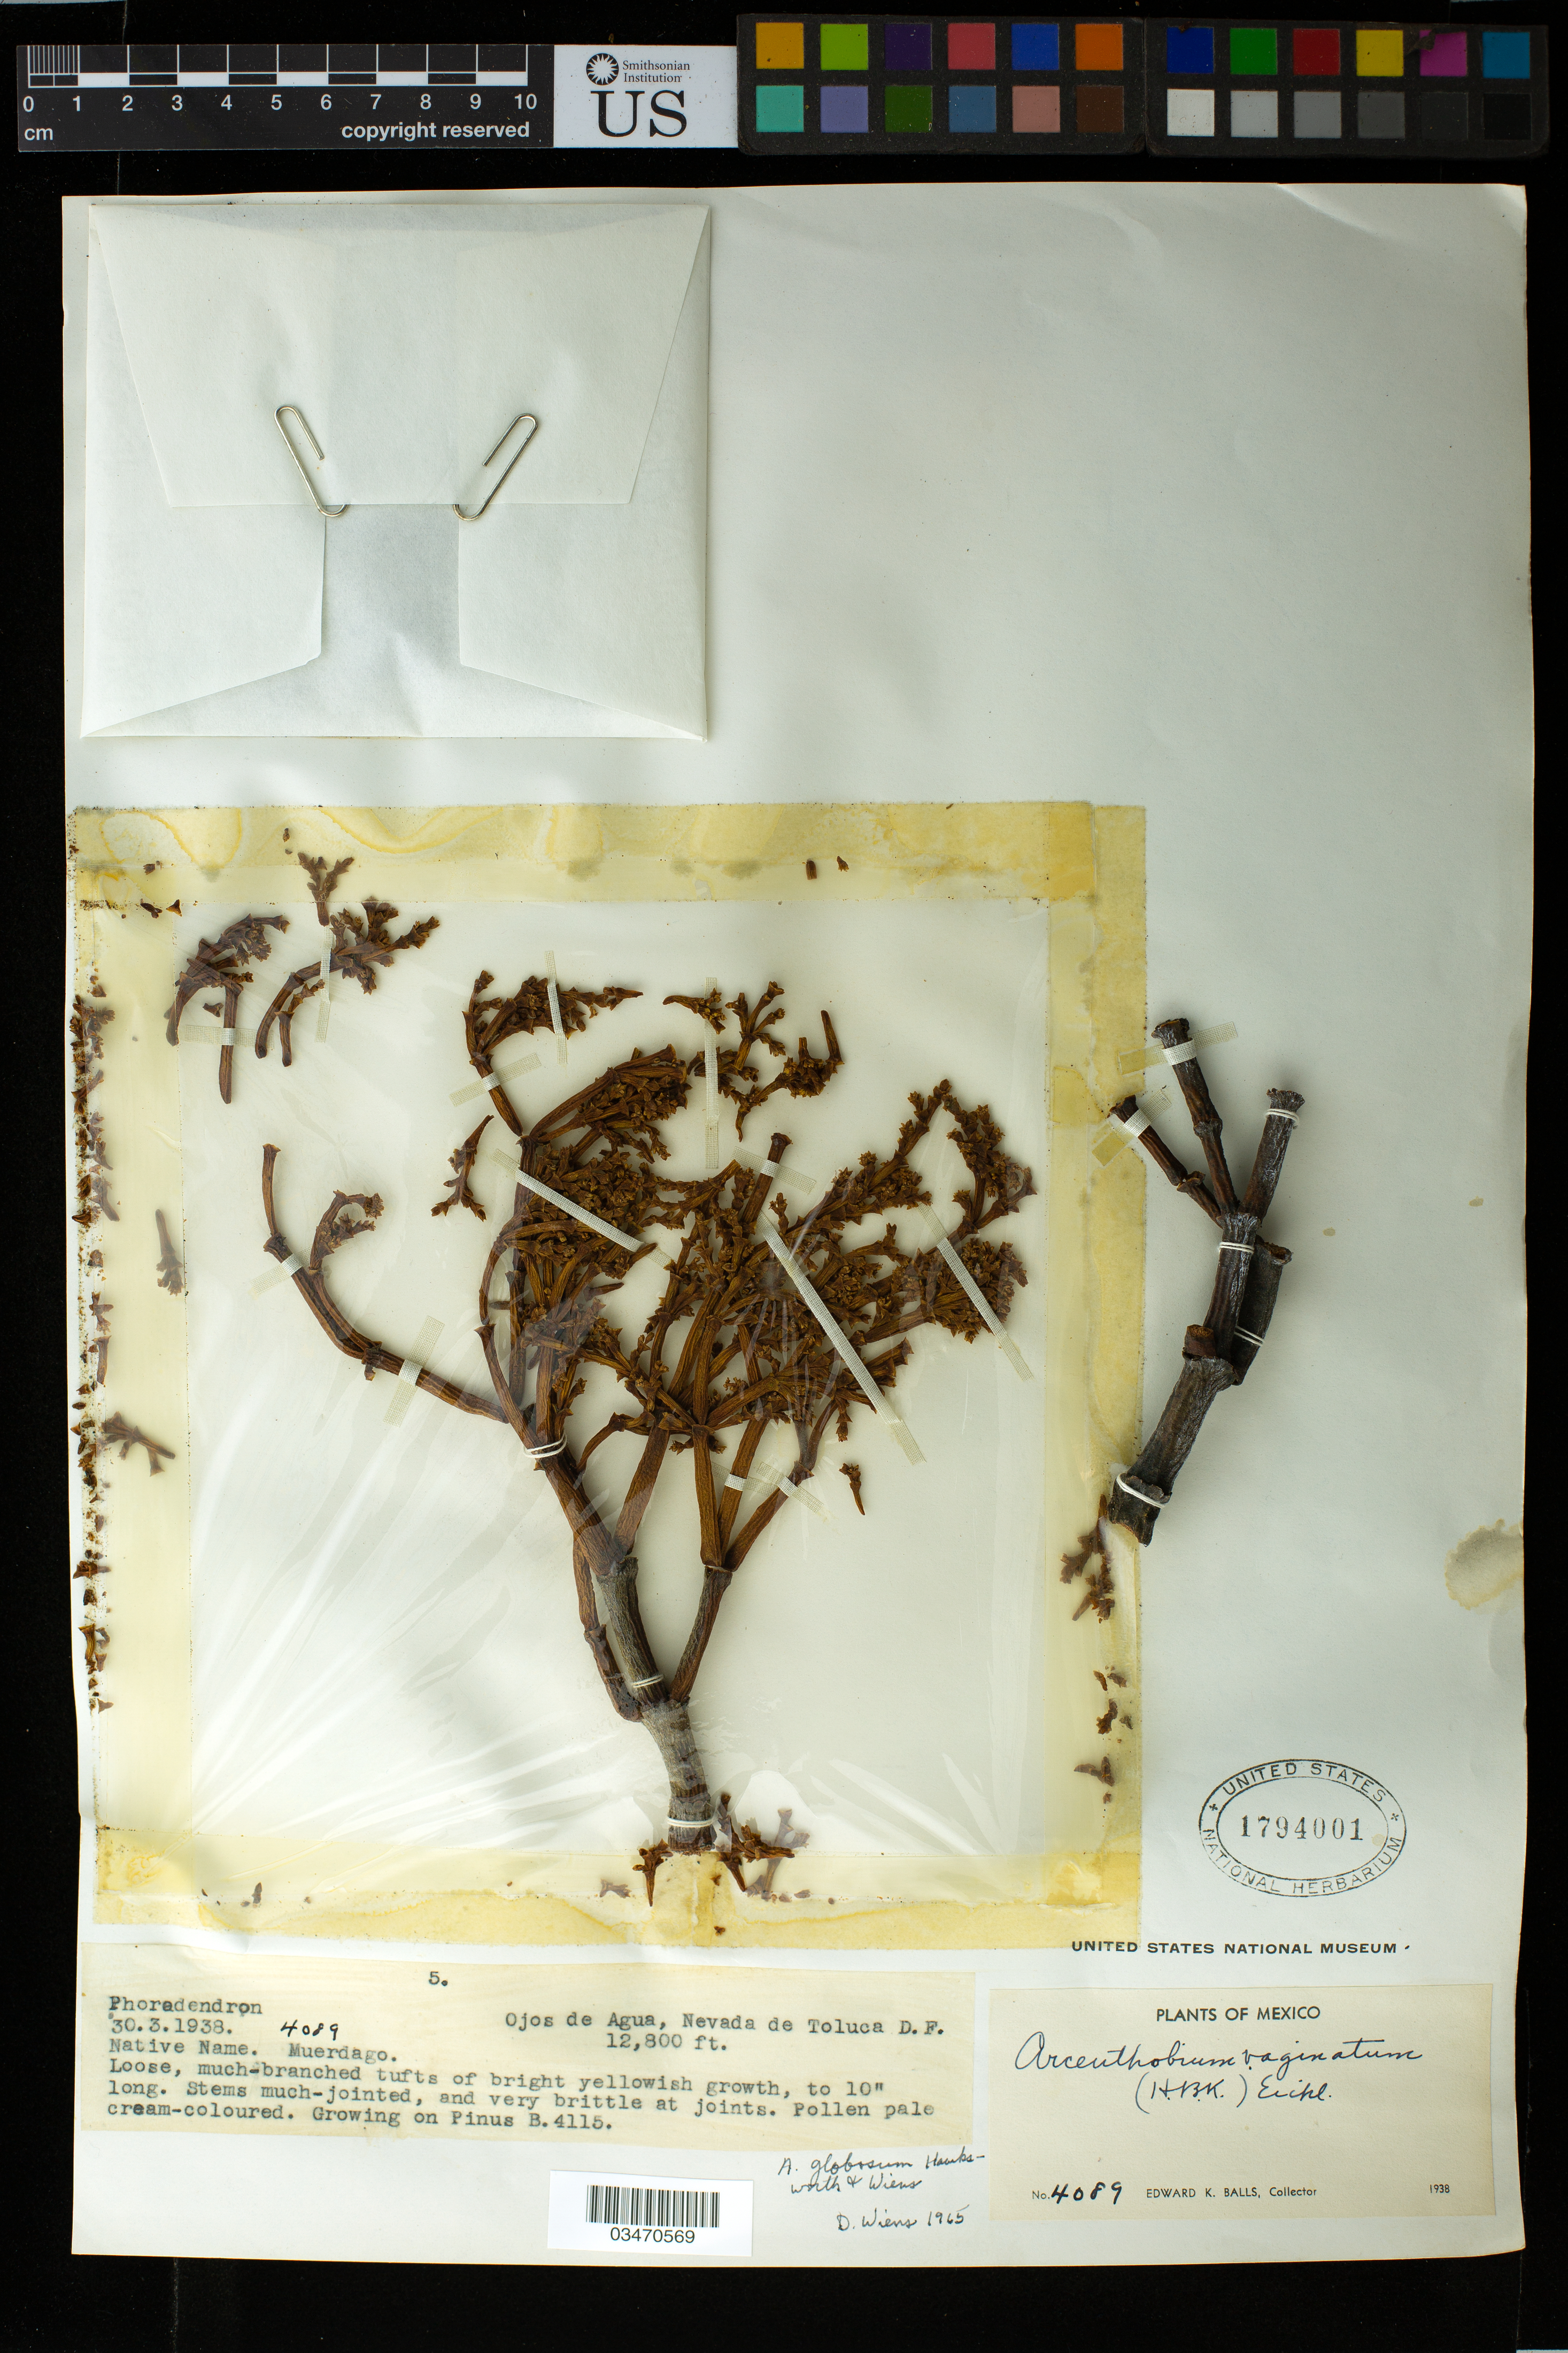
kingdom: Plantae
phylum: Tracheophyta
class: Magnoliopsida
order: Santalales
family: Viscaceae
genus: Arceuthobium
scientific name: Arceuthobium globosum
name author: Hawksw. & Wiens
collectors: E. K. Balls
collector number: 4089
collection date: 1938-03-30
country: Mexico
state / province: Distrito Federal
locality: Ojos de Agua, Nevada de Toluca. D.F.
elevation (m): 3901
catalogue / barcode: US 1794001